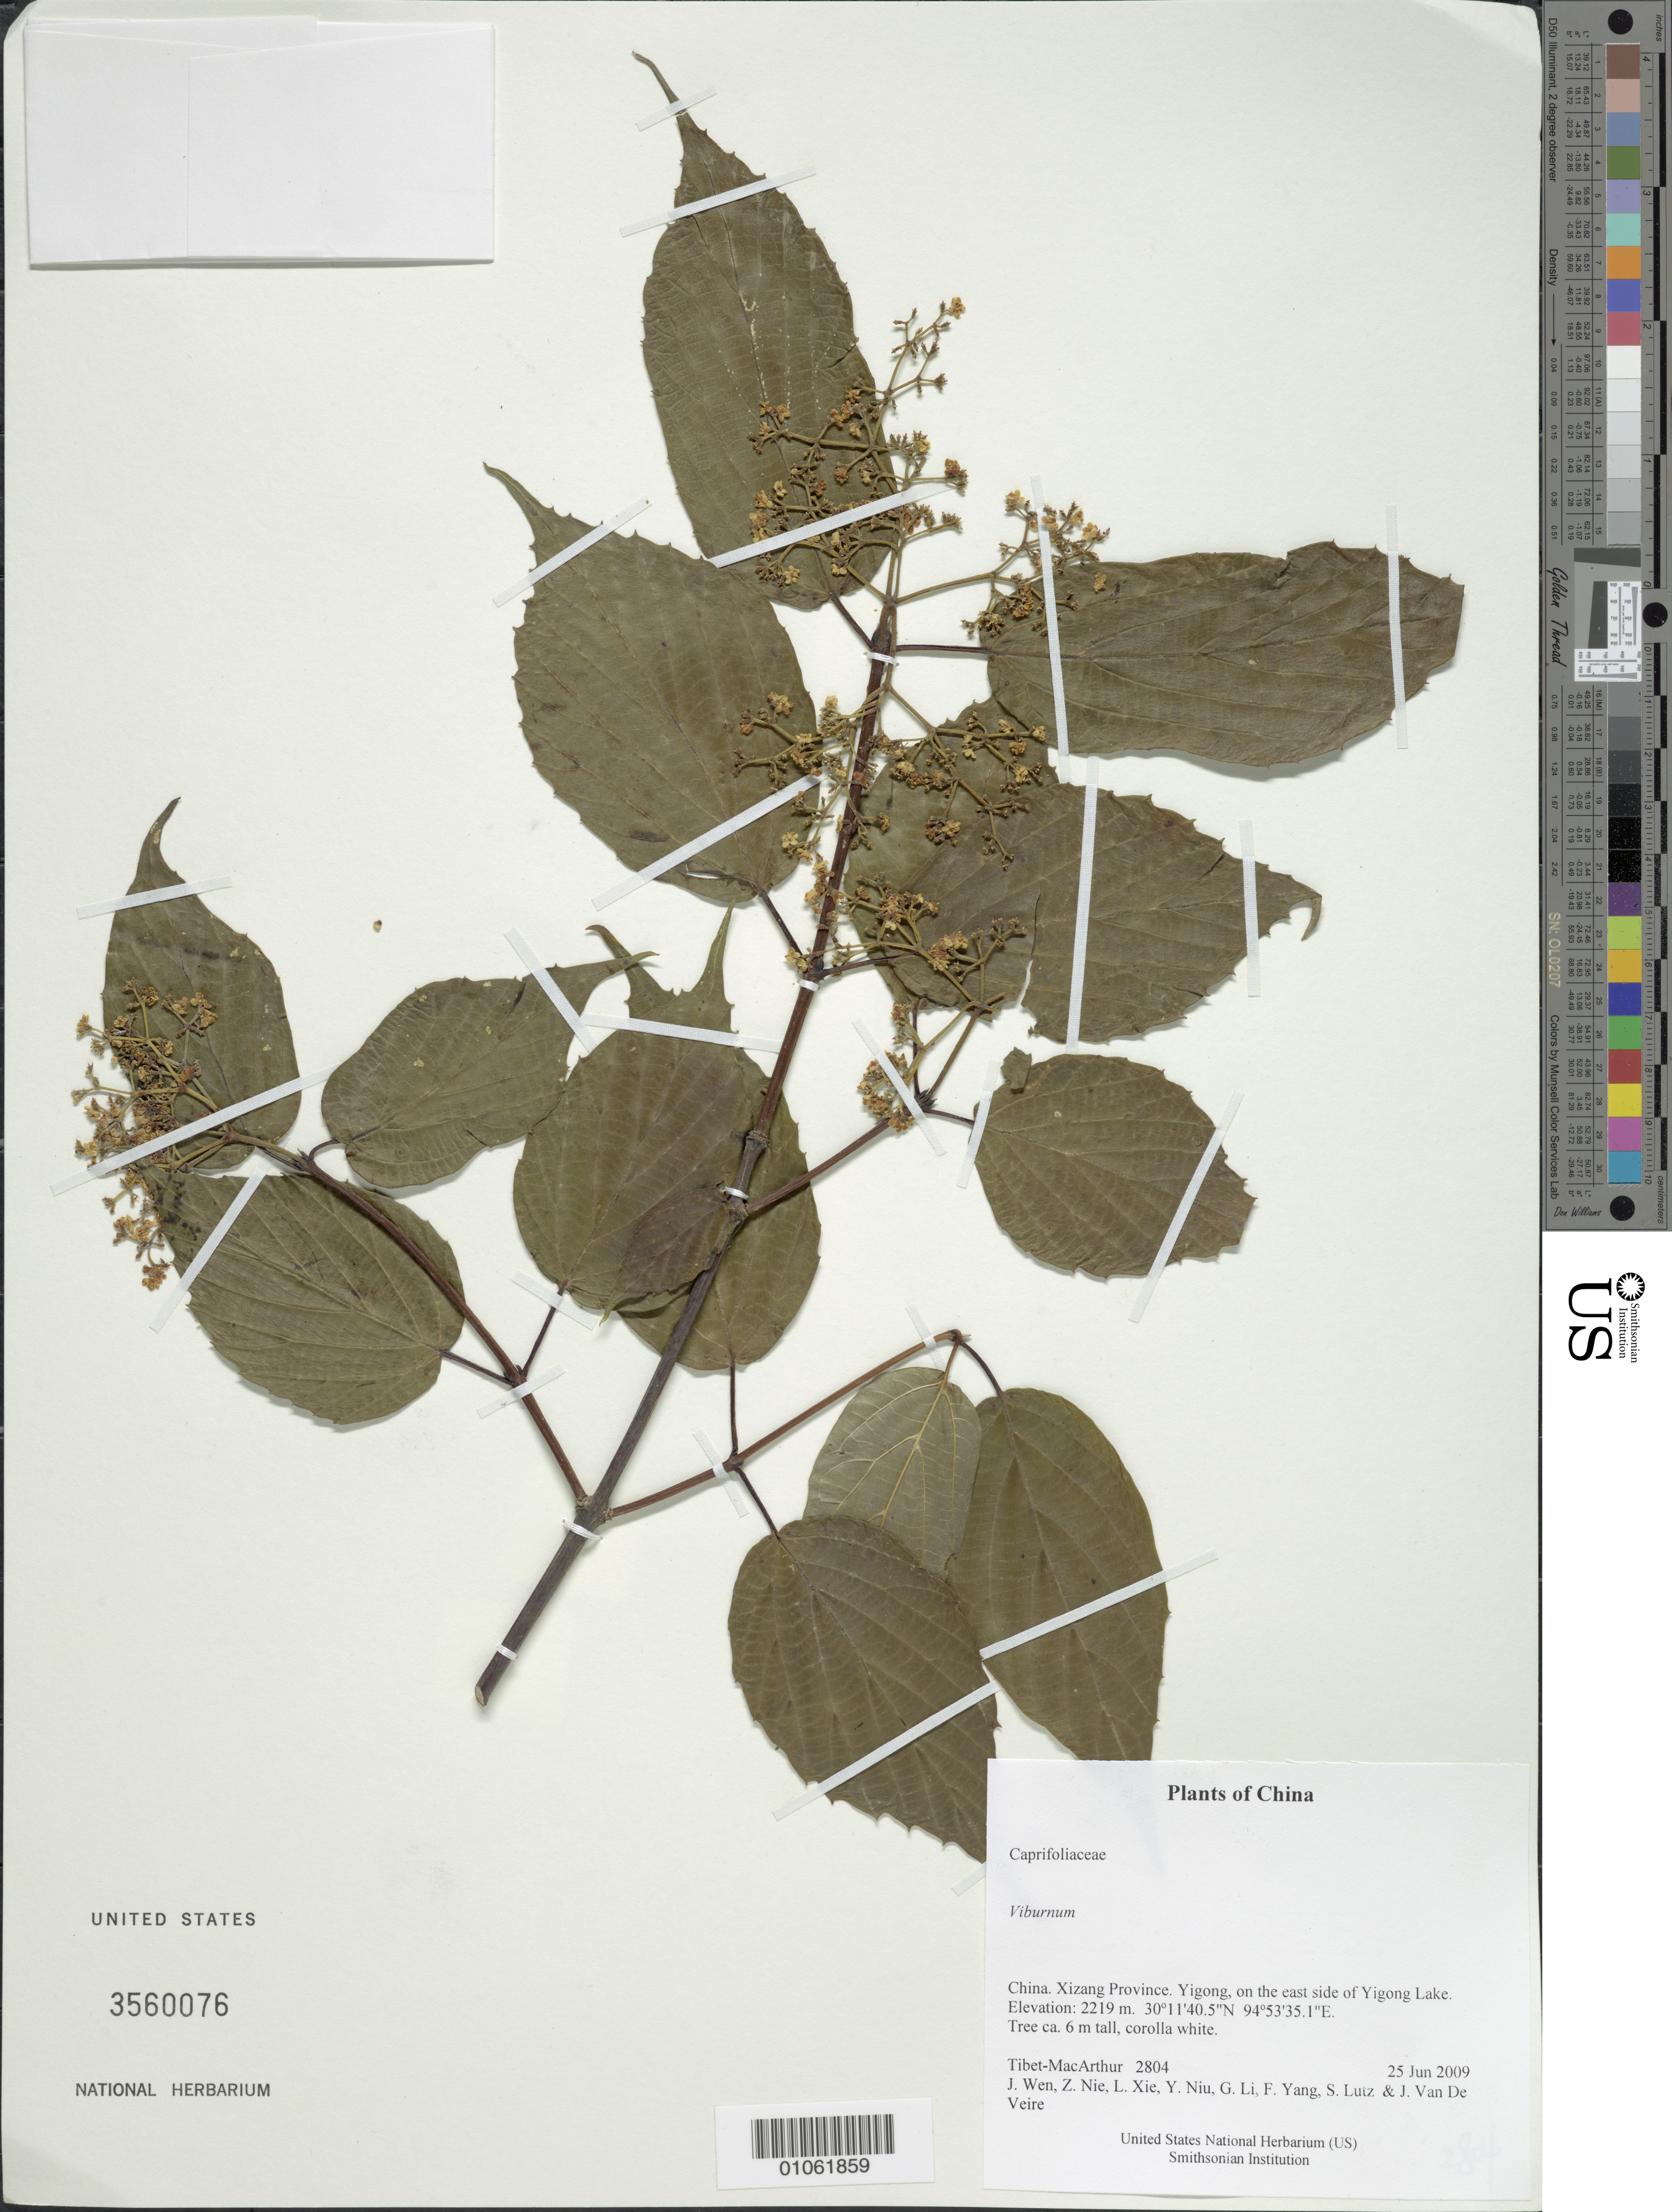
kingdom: Plantae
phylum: Tracheophyta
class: Magnoliopsida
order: Dipsacales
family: Viburnaceae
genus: Viburnum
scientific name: Viburnum sp.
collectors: Tibet-MacArthur, J. Wen, Z. Nie, L. Xie, Y. Niu, G. Li, F. Yang, S. Lutz & J. Van De Veire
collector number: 2804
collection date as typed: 25 Jun 2009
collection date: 2009-06-25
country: China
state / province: Xizang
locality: Yigong, on the east side of Yigong Lake.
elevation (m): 2219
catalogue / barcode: US 3560076